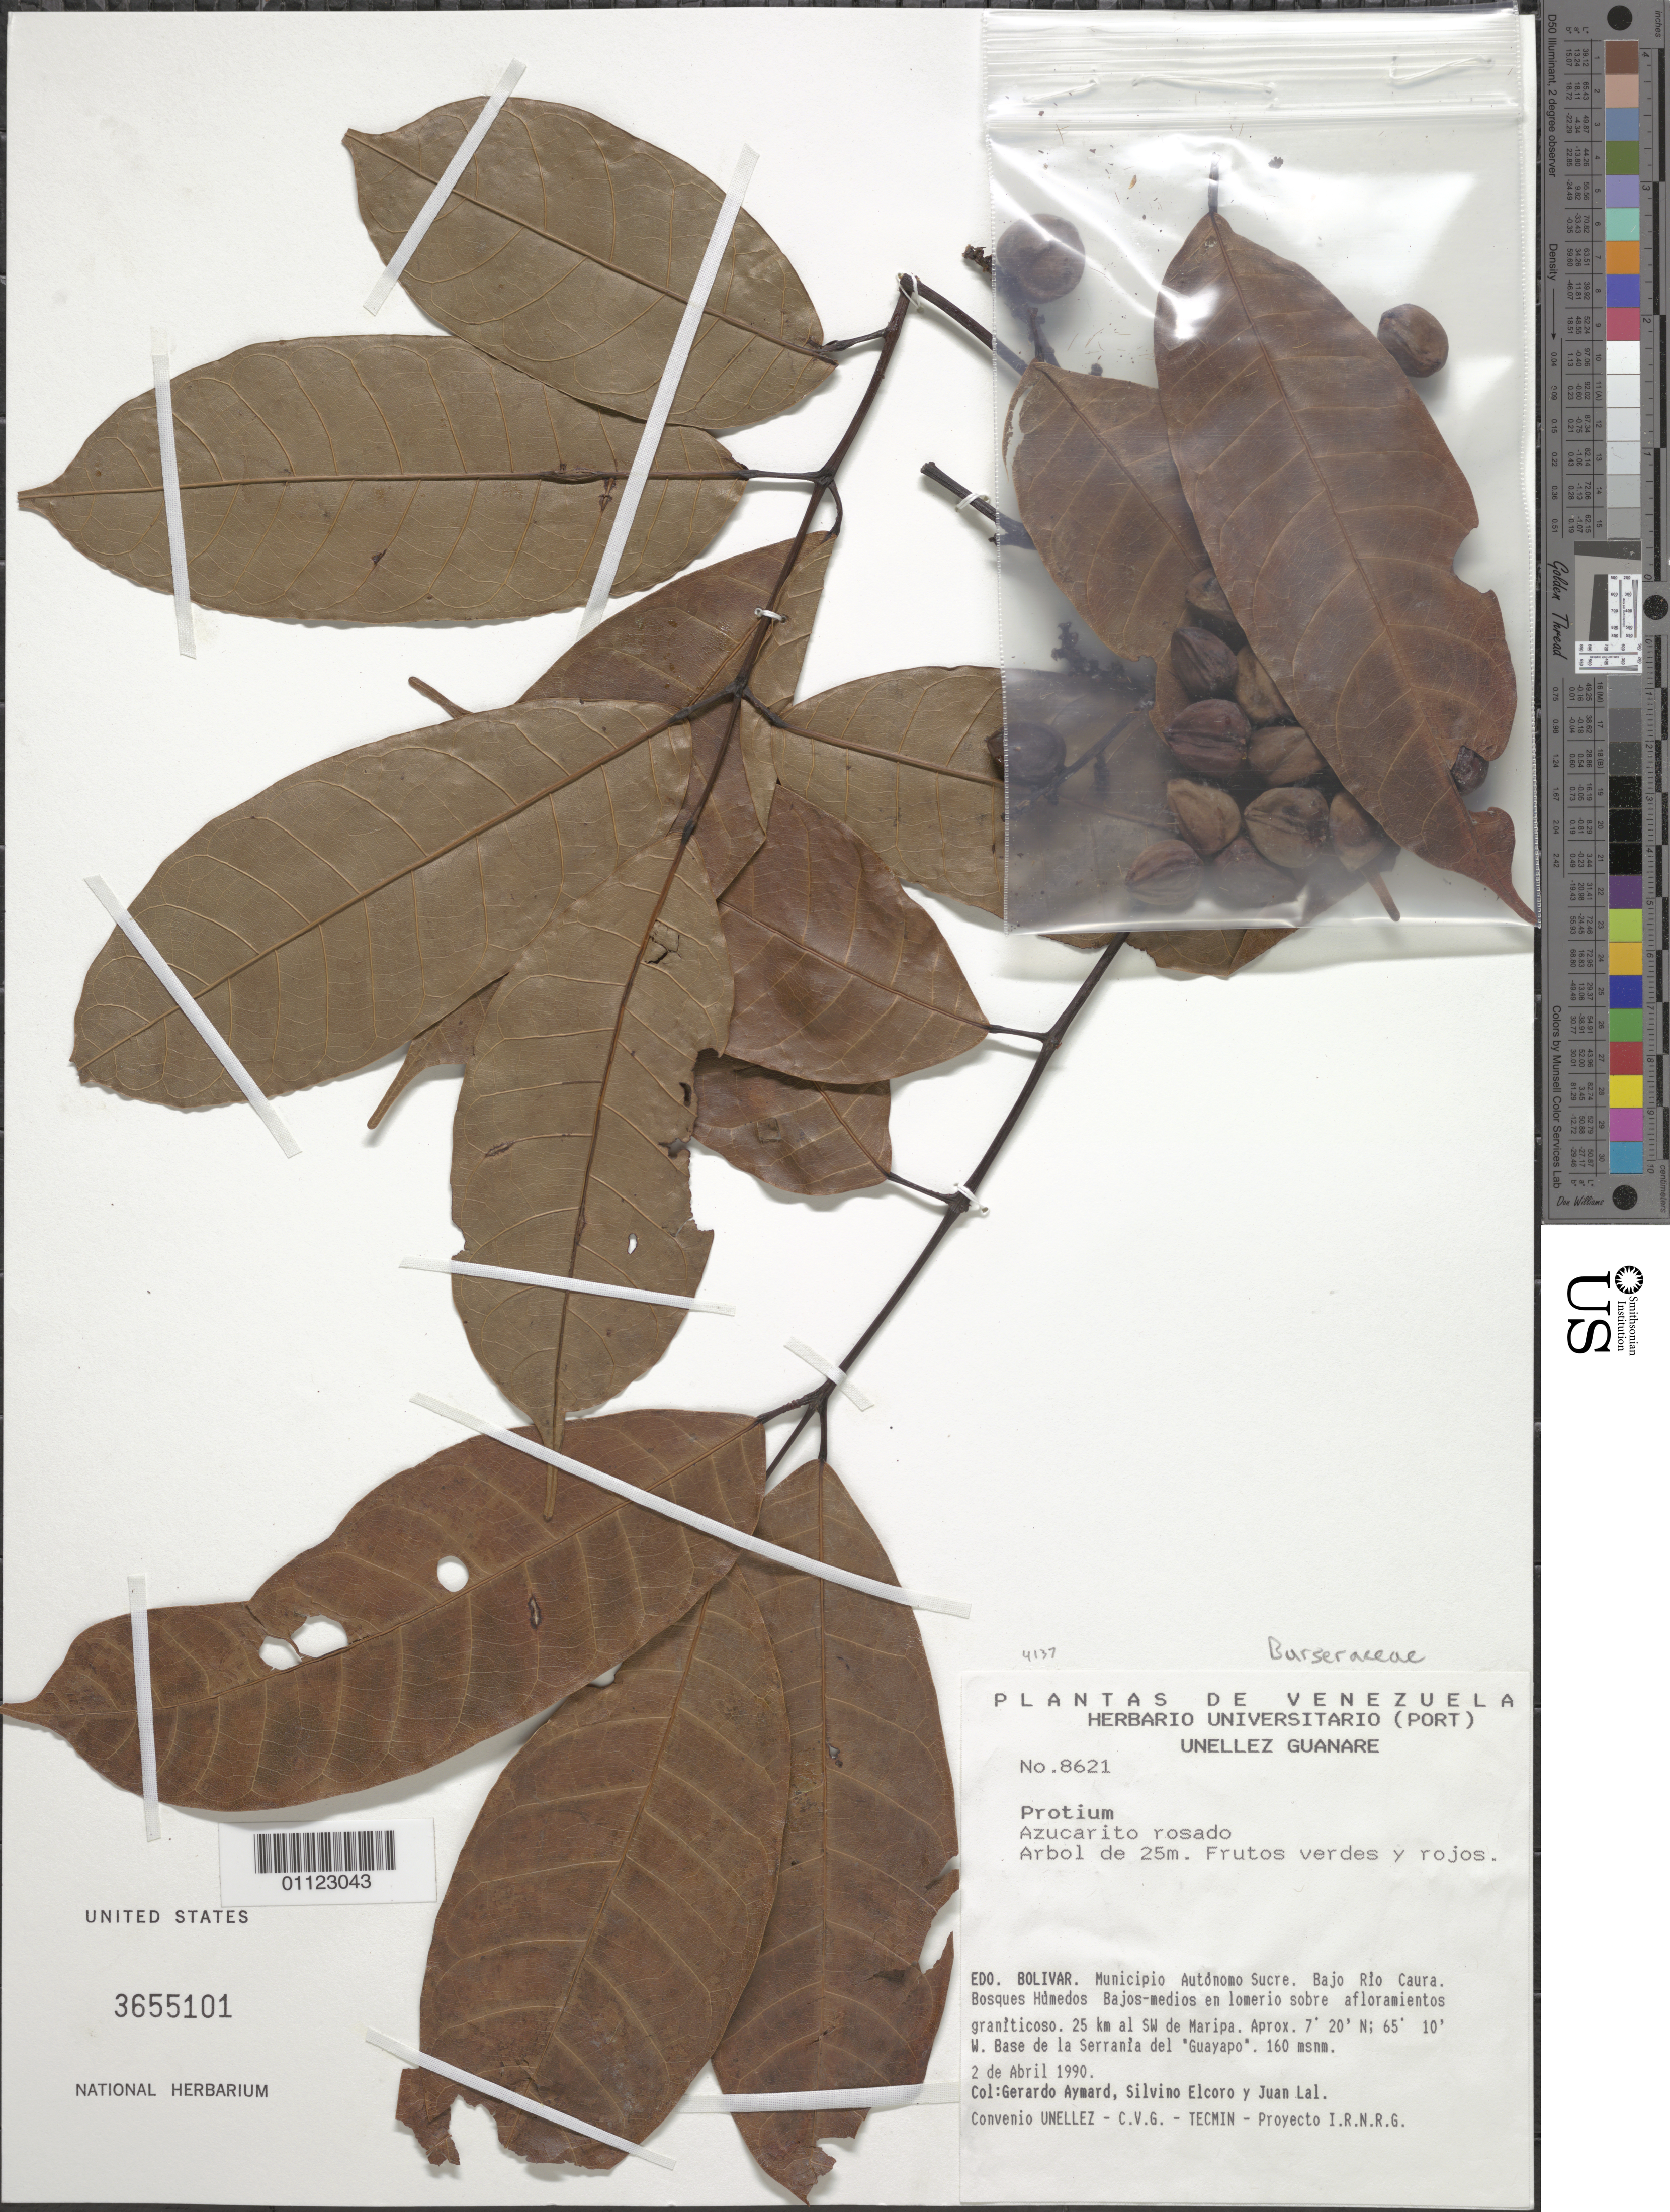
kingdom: Plantae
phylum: Tracheophyta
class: Magnoliopsida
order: Sapindales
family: Burseraceae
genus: Protium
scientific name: Protium sp. nov.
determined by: Daly, D.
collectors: G. A. Aymard, J. Elcoro & J. Lal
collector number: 8621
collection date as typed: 2 de Abril 1990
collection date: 1990-04-02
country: Venezuela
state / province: Bolívar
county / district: Sucre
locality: Bajo Rio Caura. 25 km al SW de Maripa. Base de la Serrania del "Guayapo"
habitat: Bosques humedos bajos-medios en lomerio sobre afloramientos grnaiticosa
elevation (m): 160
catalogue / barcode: US 3655101